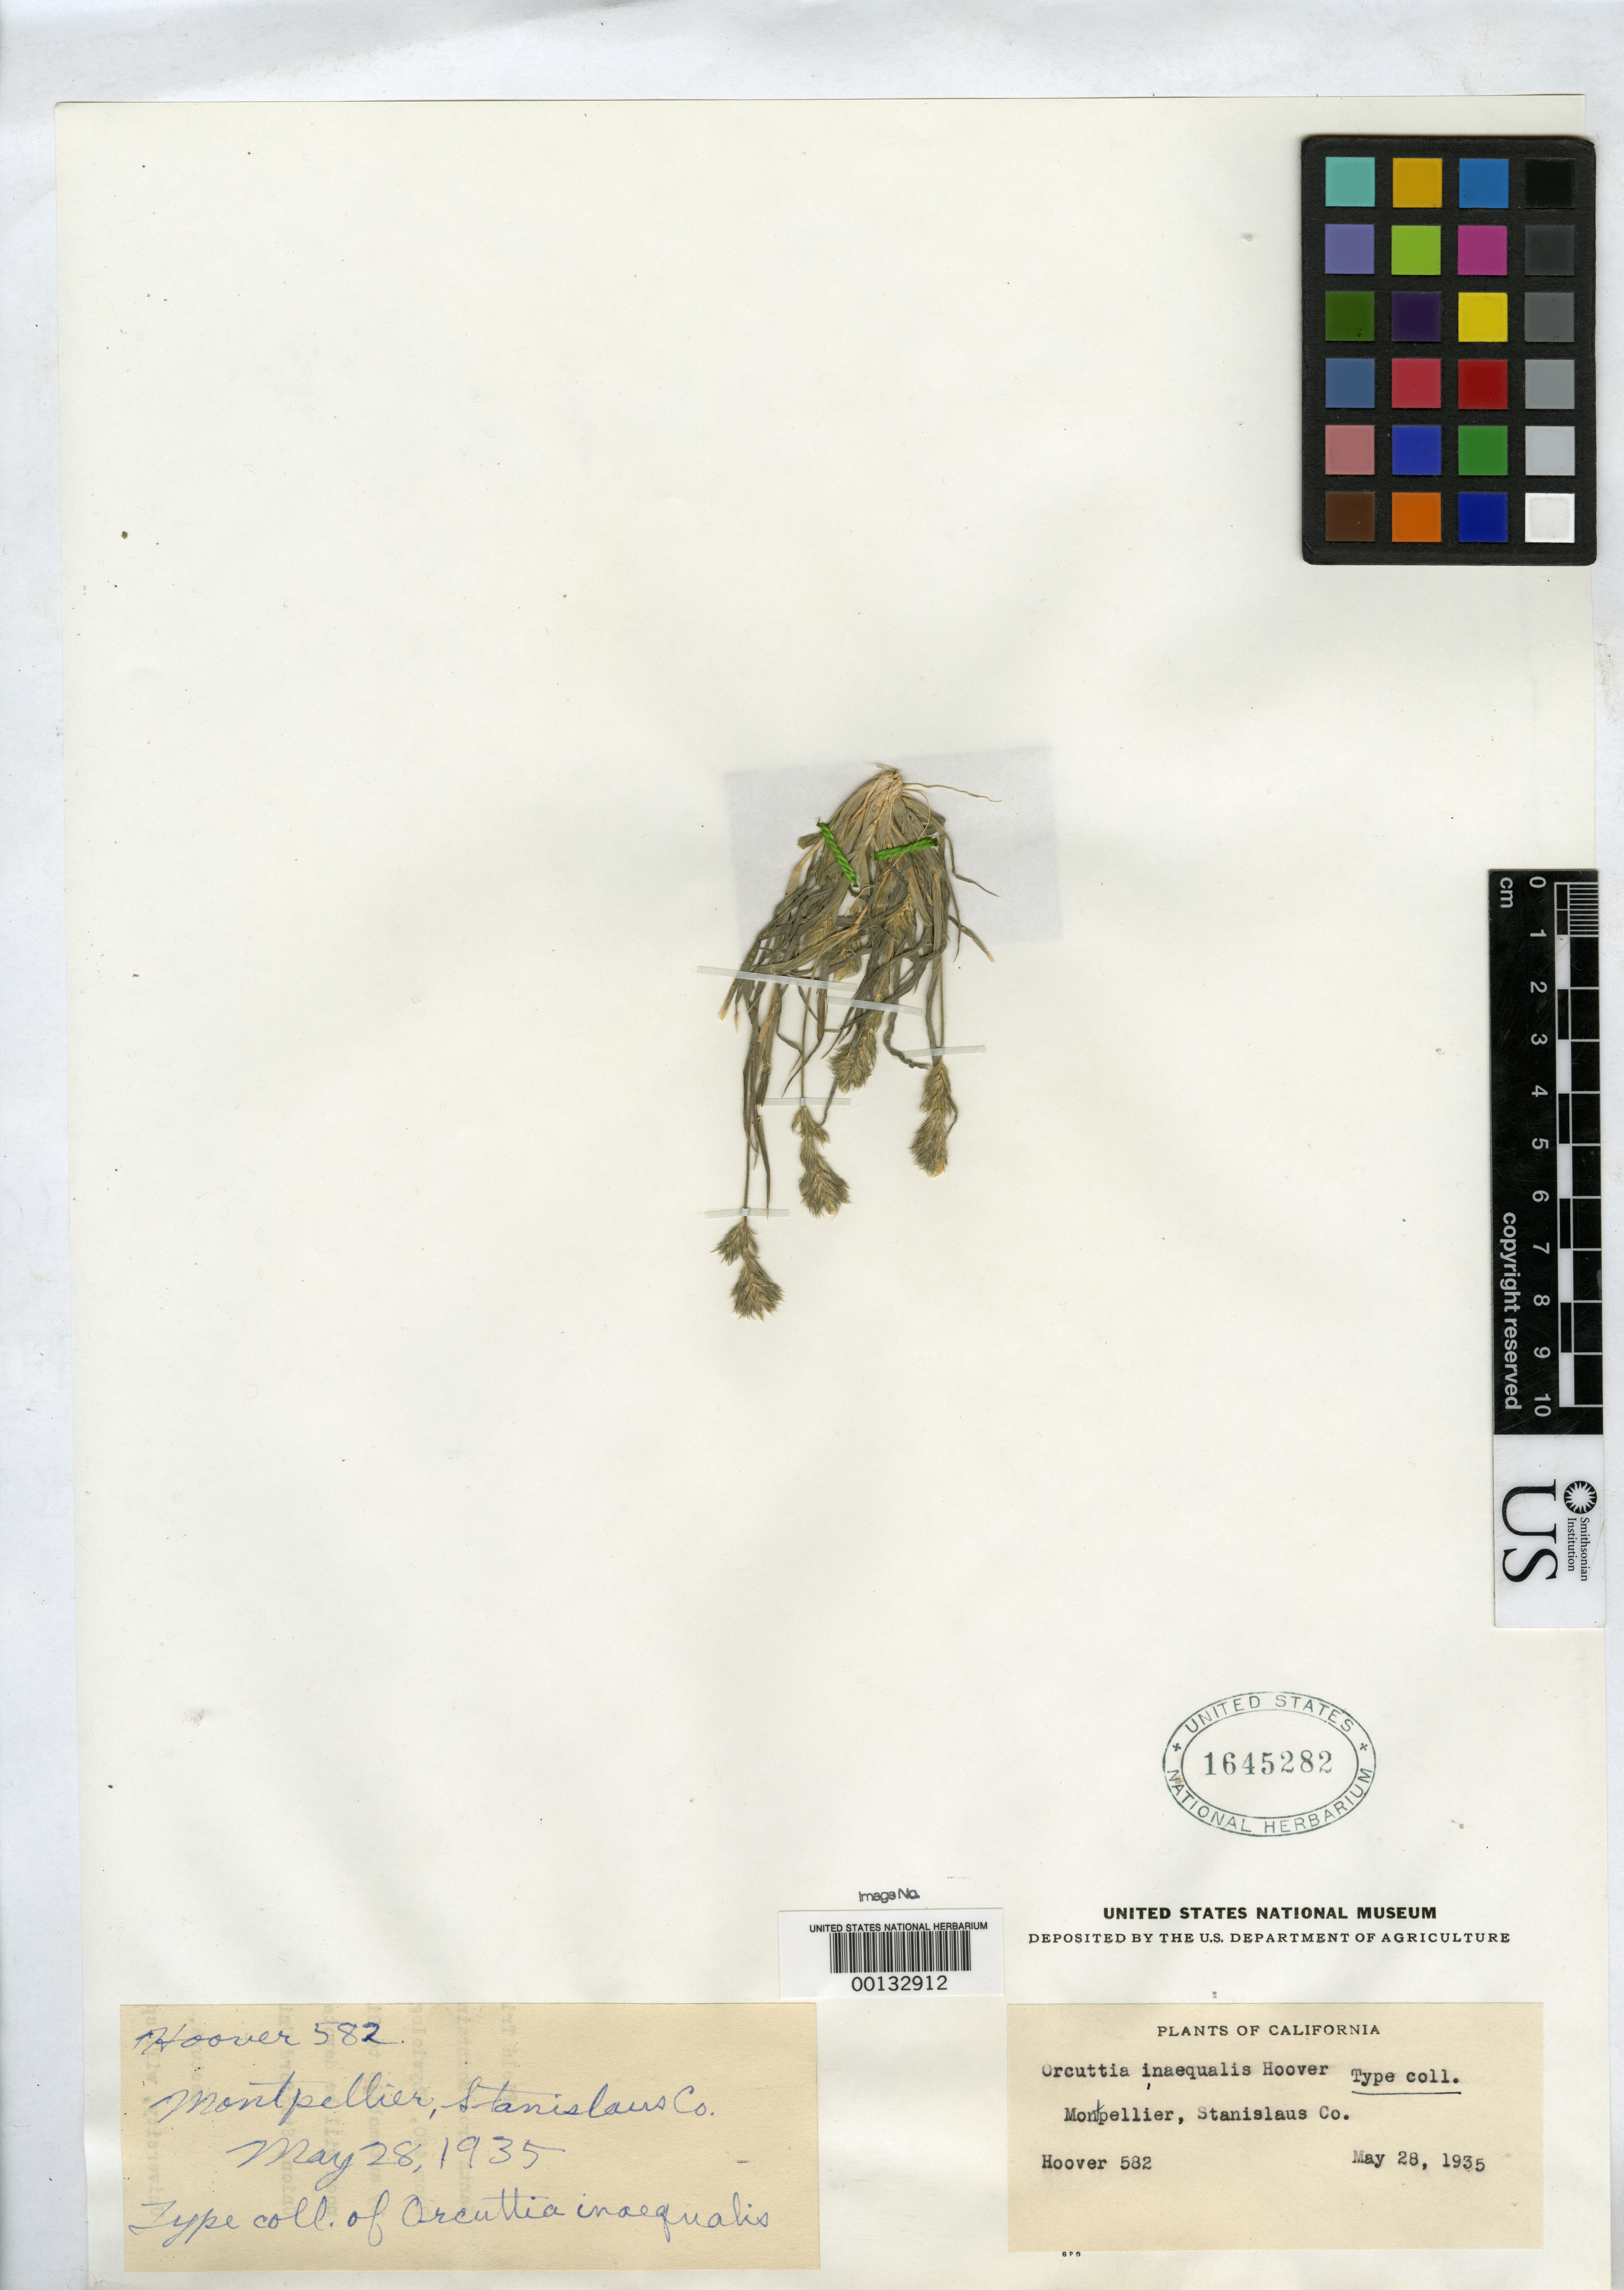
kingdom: Plantae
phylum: Tracheophyta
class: Liliopsida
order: Poales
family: Poaceae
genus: Orcuttia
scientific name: Orcuttia inaequalis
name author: Hoover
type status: Isotype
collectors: R. F. Hoover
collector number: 582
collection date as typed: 28 May 1935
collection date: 1935-05-28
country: United States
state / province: California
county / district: Stanislaus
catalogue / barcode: US 1645282